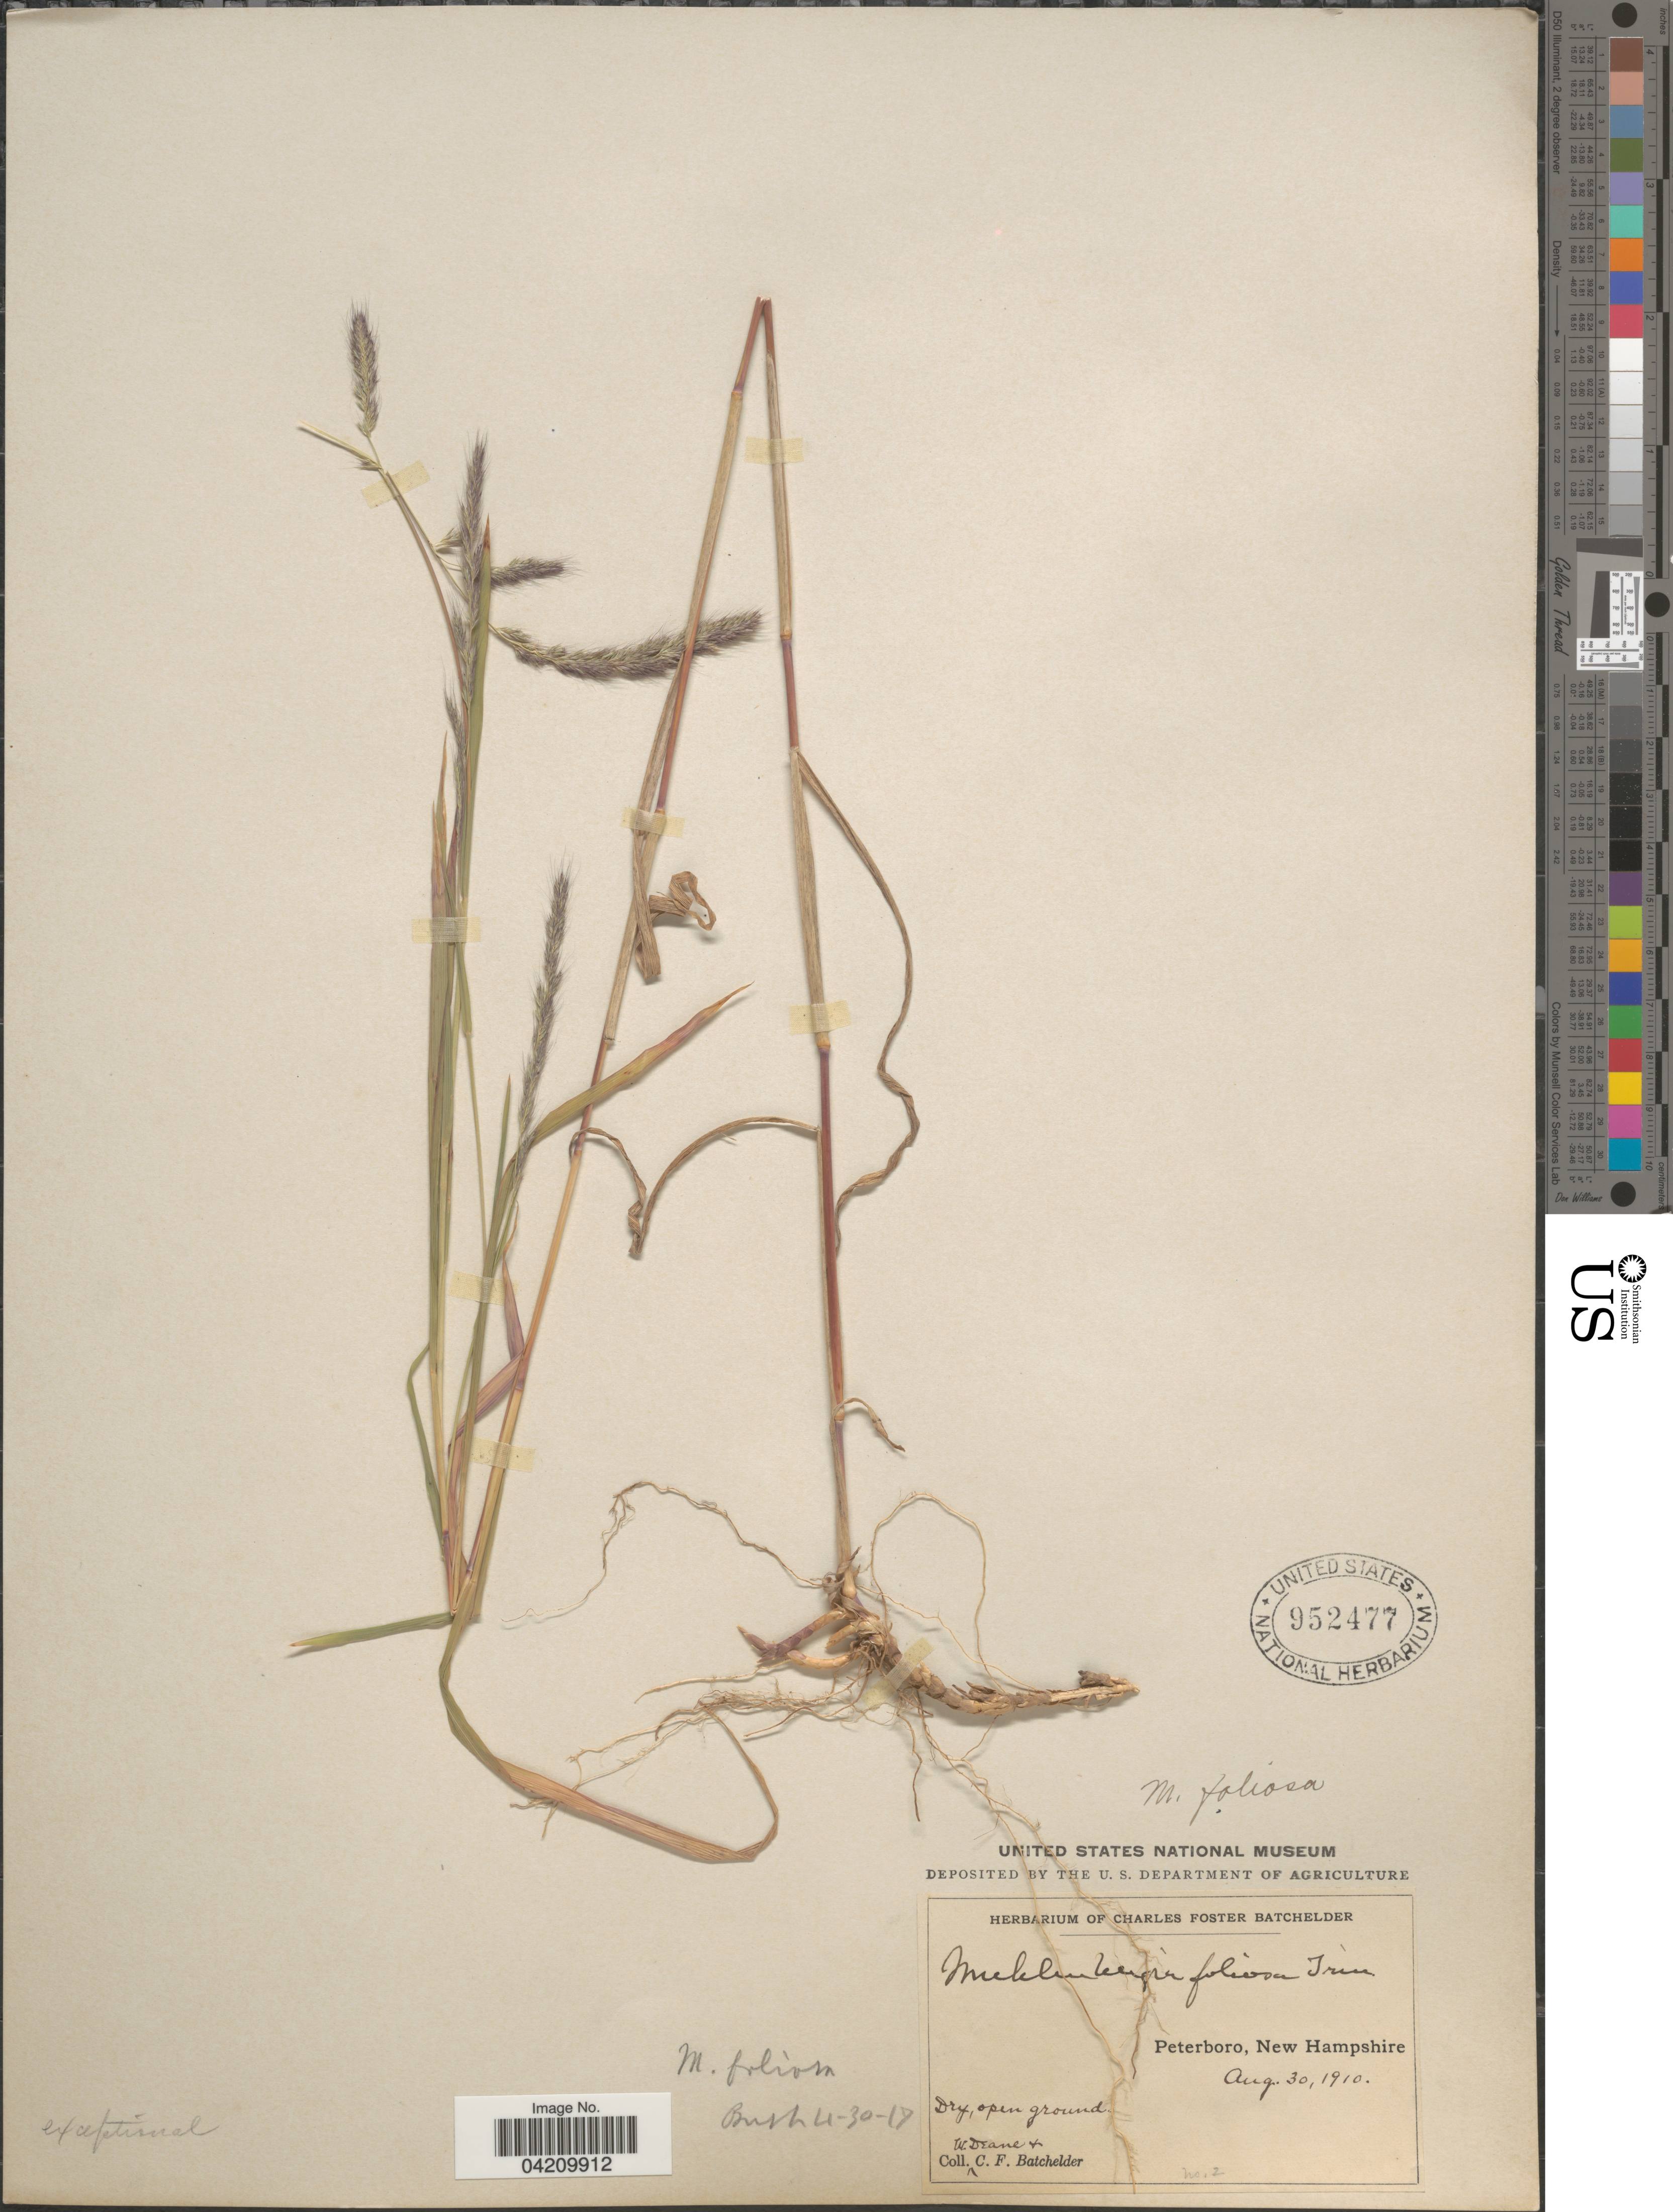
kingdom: Plantae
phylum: Tracheophyta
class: Liliopsida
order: Poales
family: Poaceae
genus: Muhlenbergia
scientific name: Muhlenbergia mexicana var. filiformis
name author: (Torr.) Scribn.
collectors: W. Deane & C. Batchelder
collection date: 1910-08-30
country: United States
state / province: New Hampshire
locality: Peterboro.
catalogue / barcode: US 952477